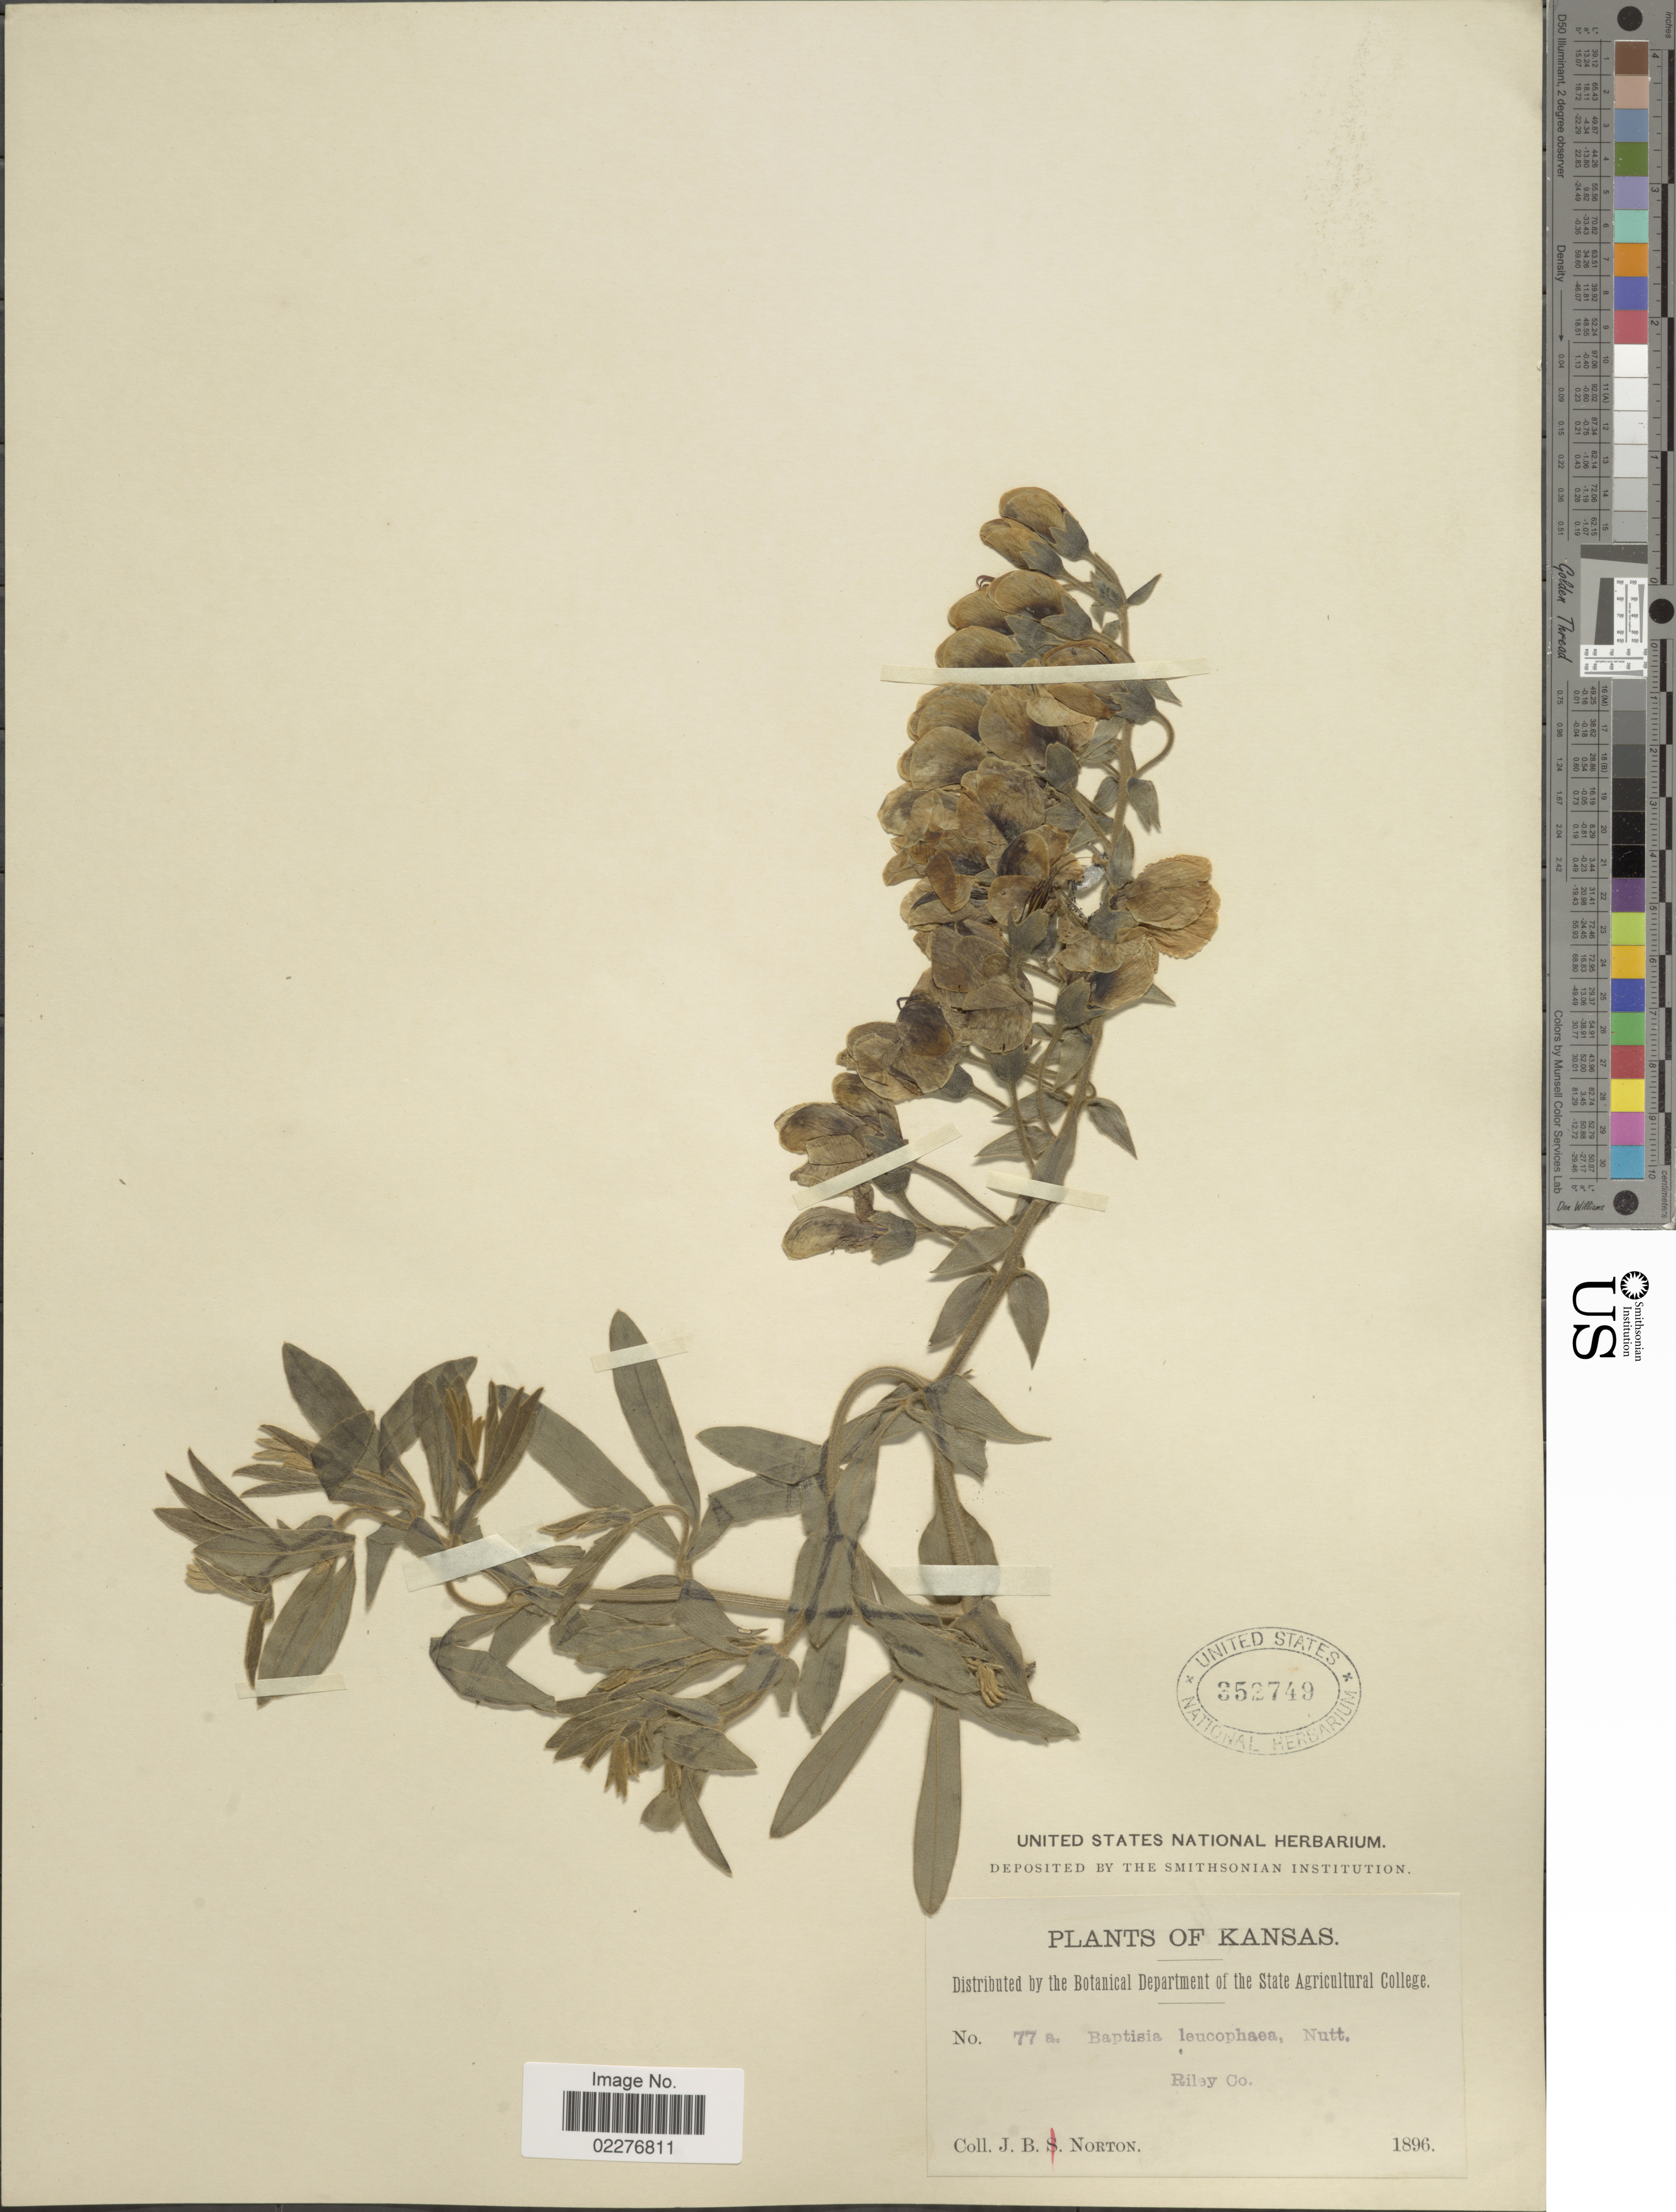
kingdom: Plantae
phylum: Tracheophyta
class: Magnoliopsida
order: Fabales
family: Fabaceae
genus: Baptisia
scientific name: Baptisia leucophaea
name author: Nutt.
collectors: J. B. Norton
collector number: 77a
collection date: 1896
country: United States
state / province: Kansas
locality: Riley Co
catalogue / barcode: US 352749